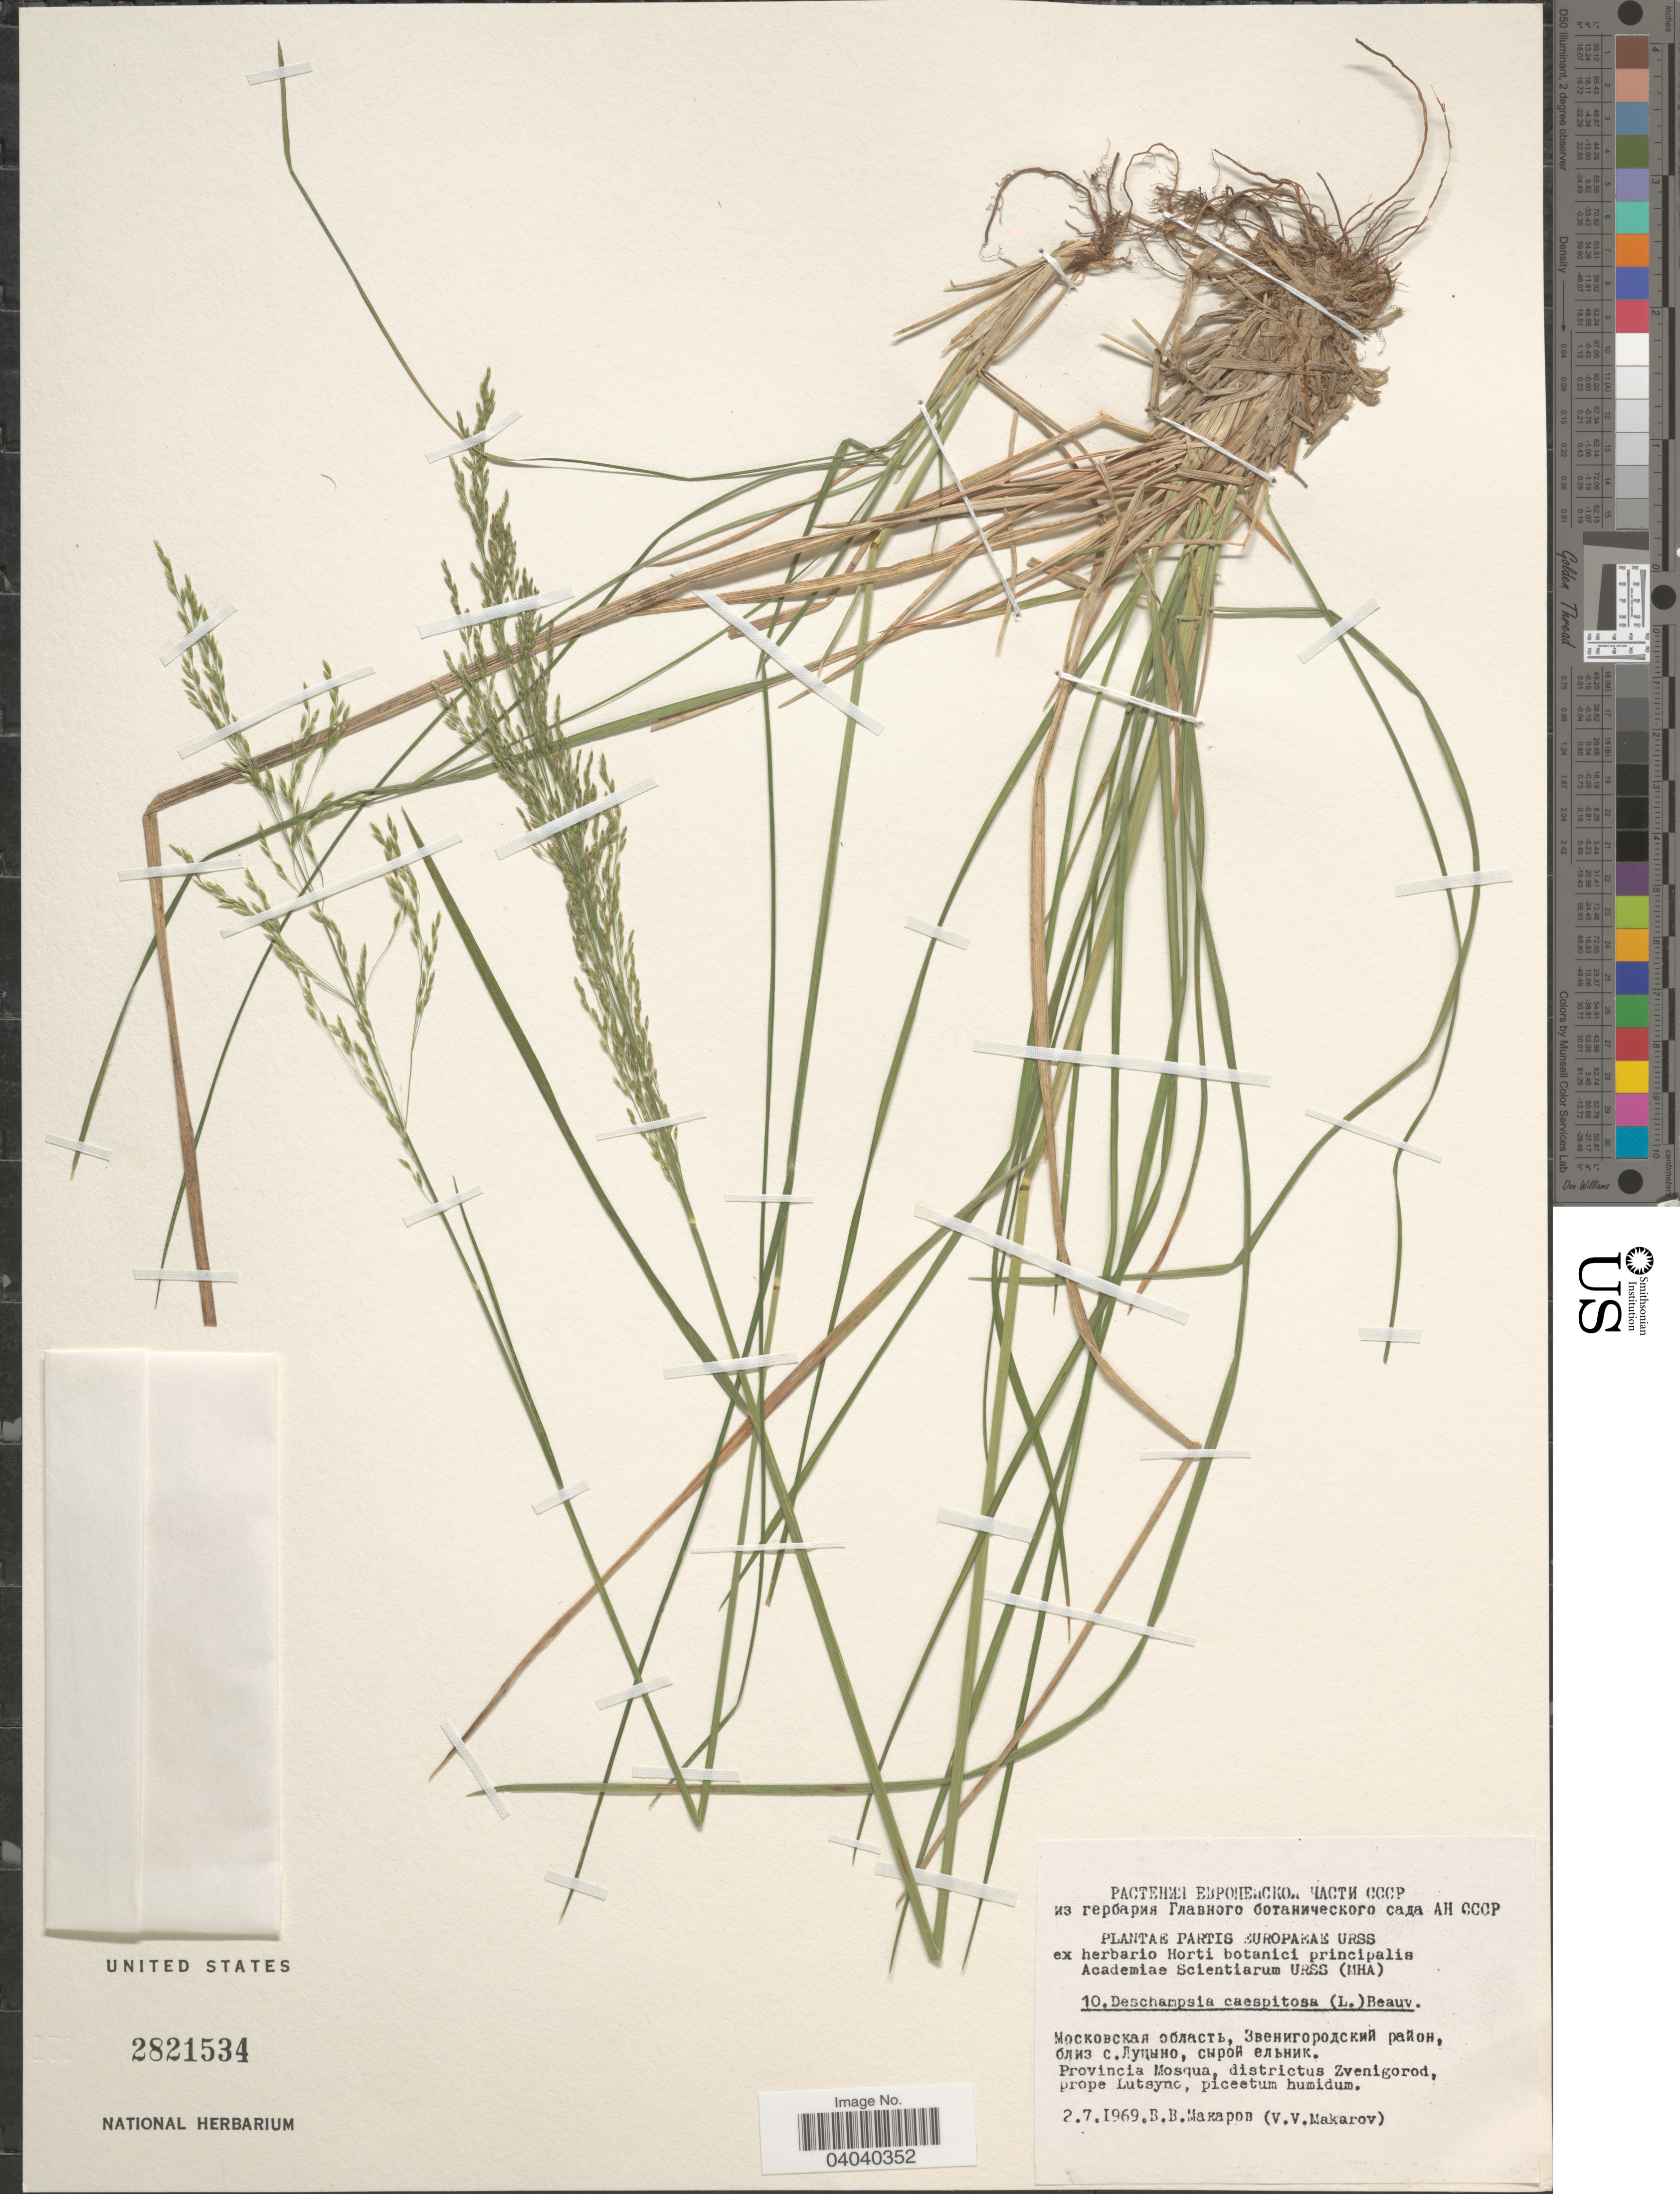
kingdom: Plantae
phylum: Tracheophyta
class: Liliopsida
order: Poales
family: Poaceae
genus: Deschampsia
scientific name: Deschampsia cespitosa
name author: (L.) P. Beauv.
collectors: V. Makarov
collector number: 10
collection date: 1969-07-02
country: Russian Federation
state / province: Moscow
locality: Partis Europaeae URSS. Provincia Mosqua, districtus Zvenigorod, prope Lutssync.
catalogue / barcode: US 2821534